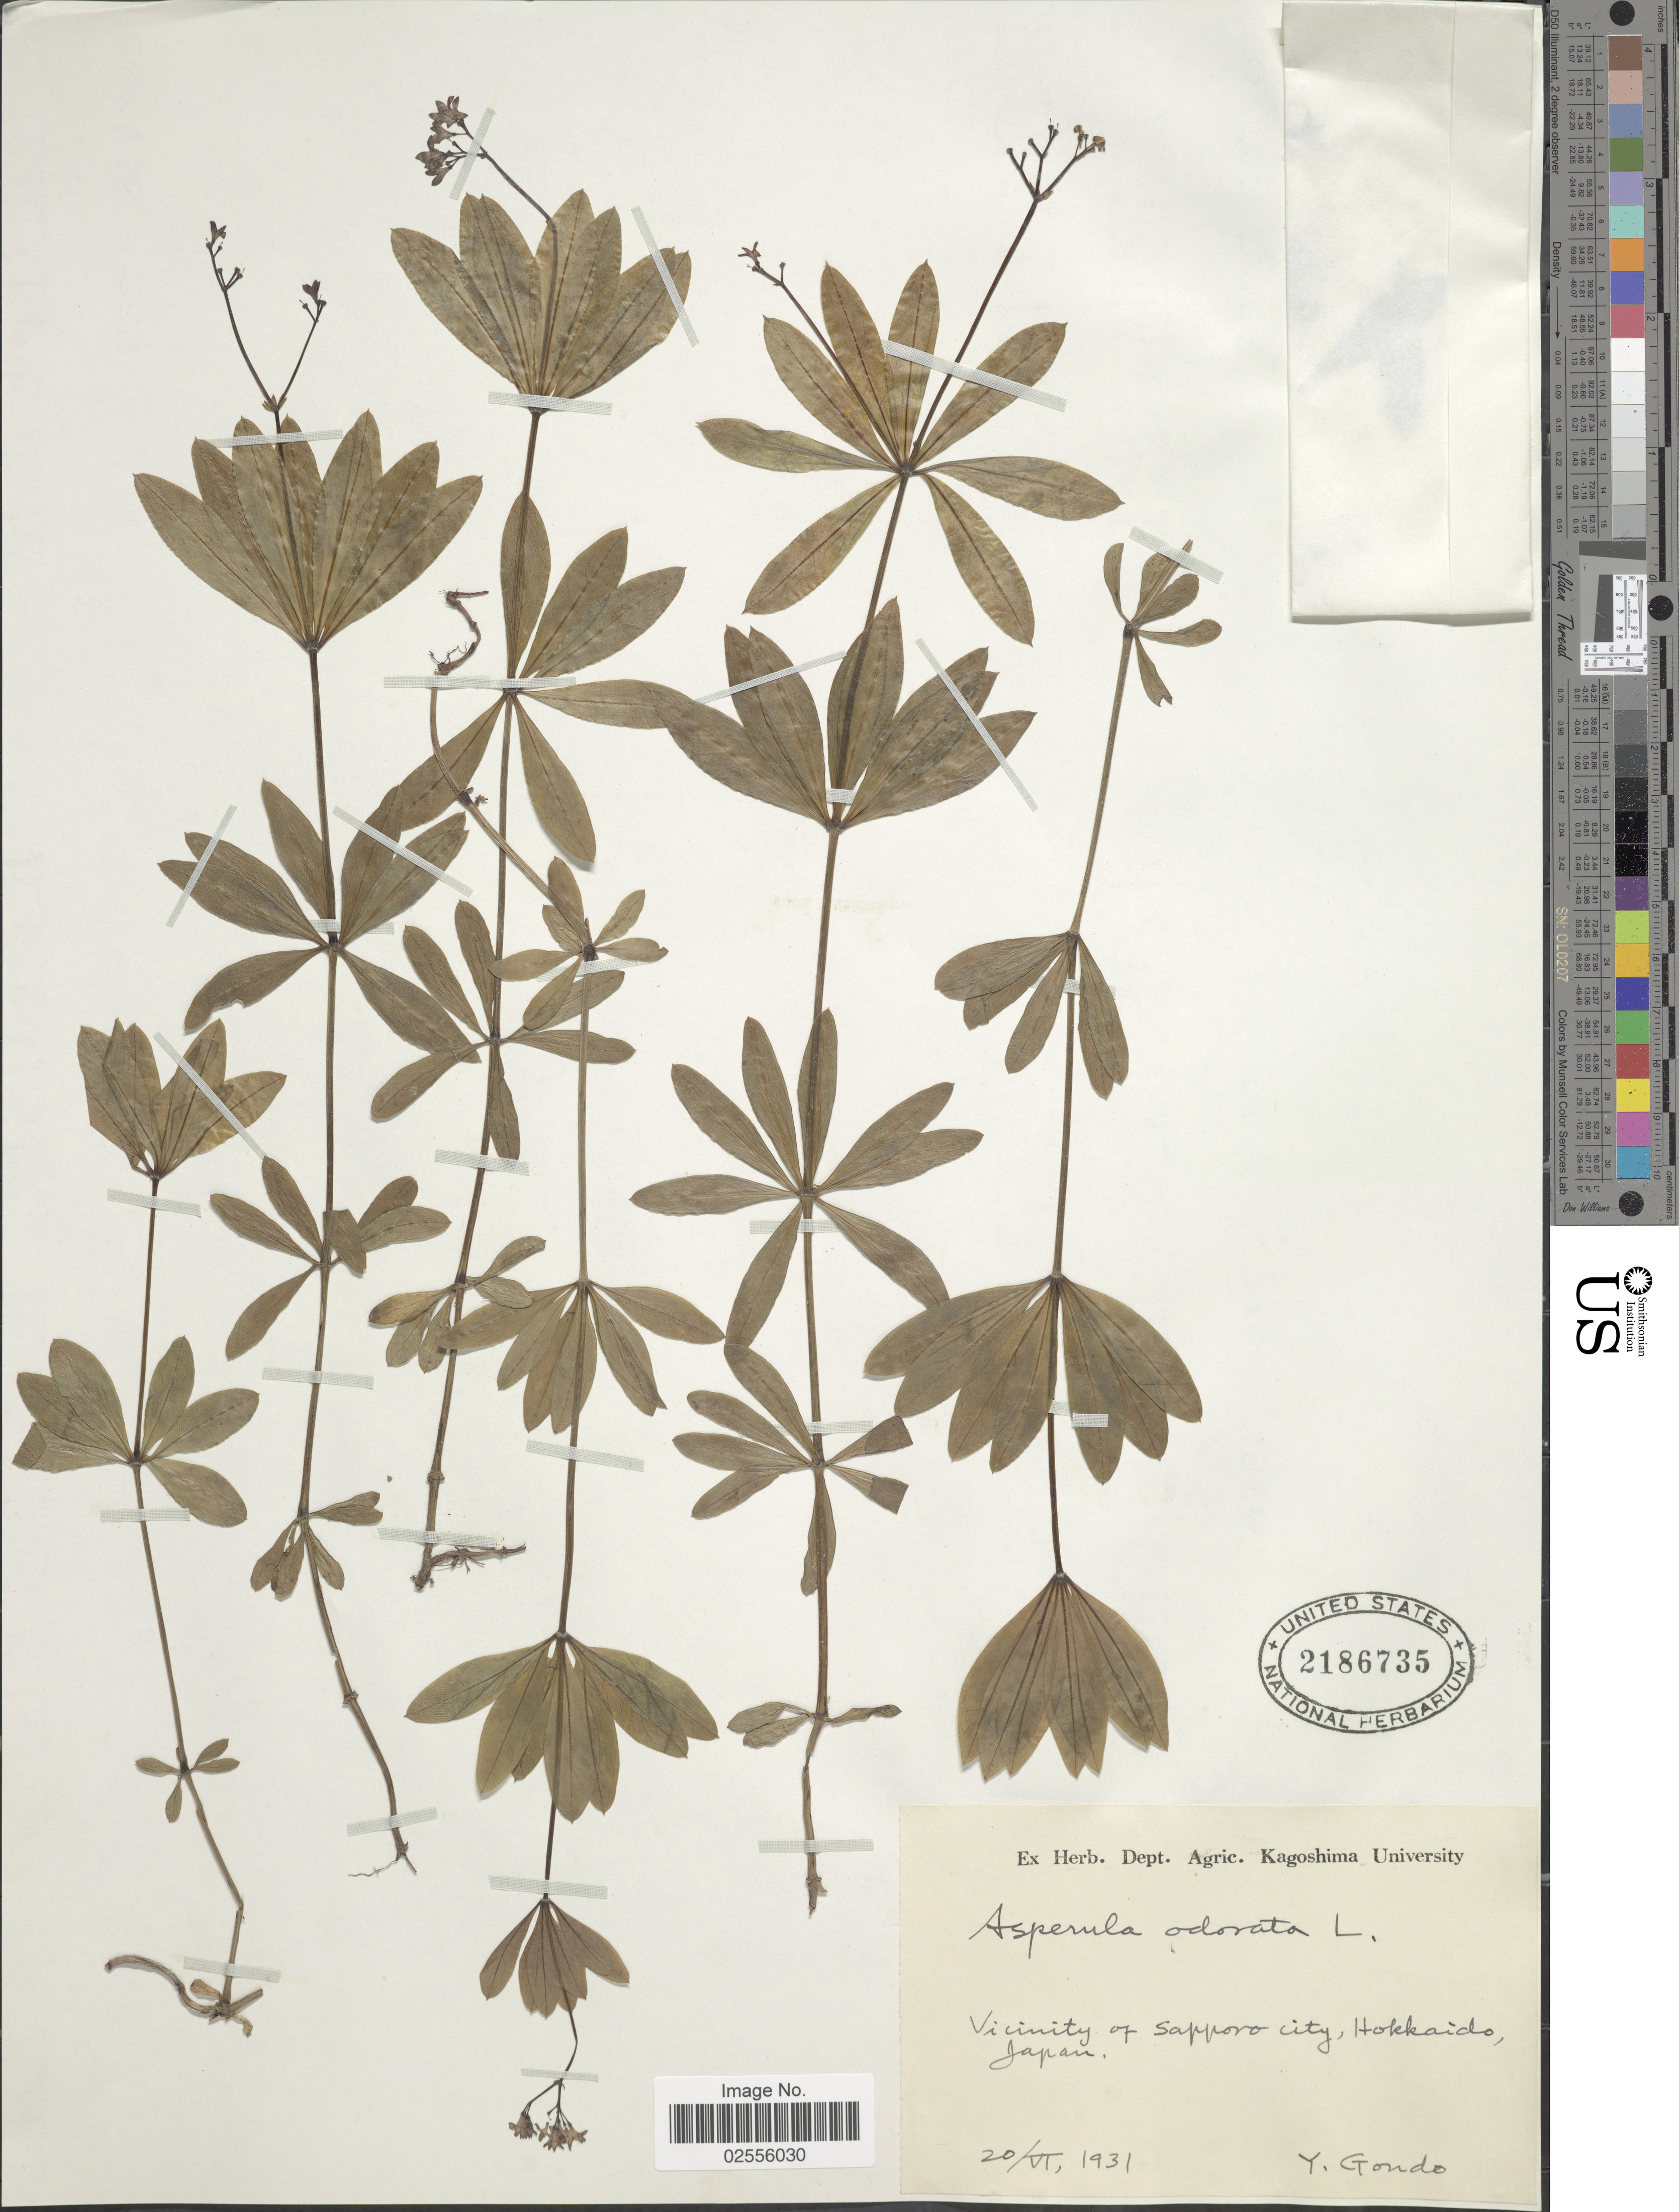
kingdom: Plantae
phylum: Tracheophyta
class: Magnoliopsida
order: Gentianales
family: Rubiaceae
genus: Asperula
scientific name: Asperula odorata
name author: L.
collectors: Y. Gondo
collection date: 1931-06-20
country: Japan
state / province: Hokkaidō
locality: Vicinity of Sapporo City, Hokkaido.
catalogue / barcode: US 2186735